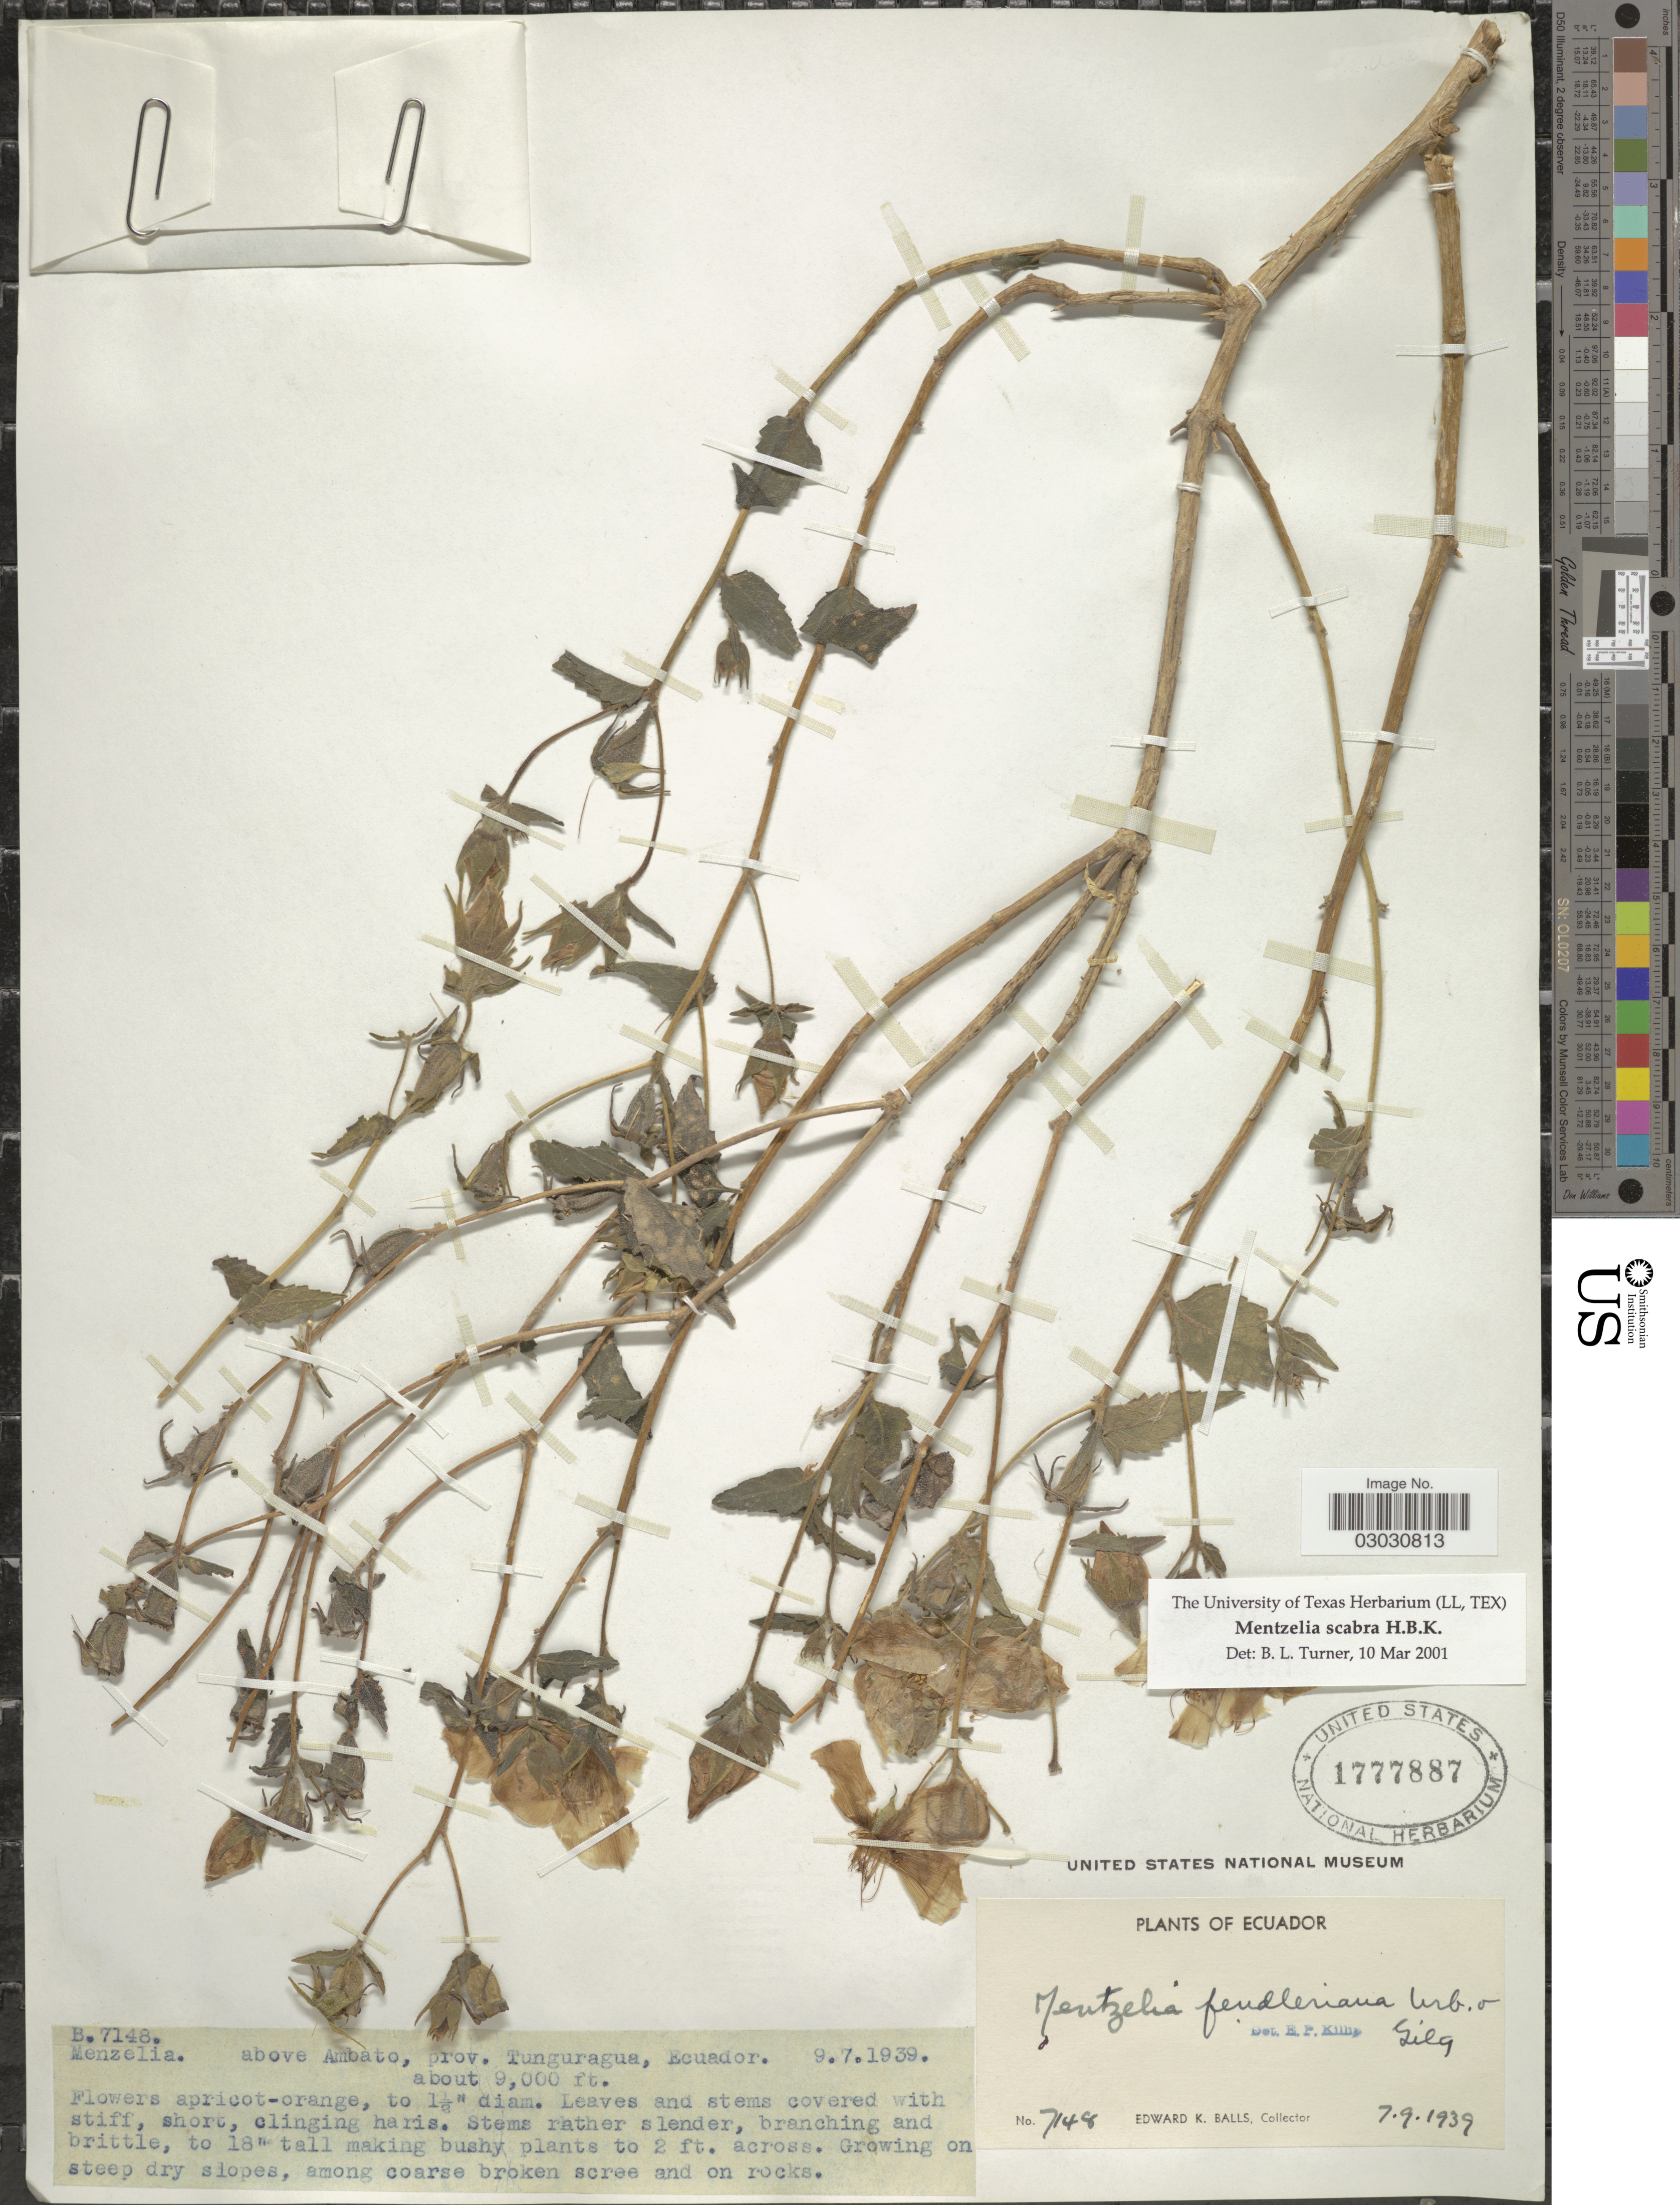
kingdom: Plantae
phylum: Tracheophyta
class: Magnoliopsida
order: Cornales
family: Loasaceae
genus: Mentzelia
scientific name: Mentzelia scabra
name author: Kunth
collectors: E. K. Balls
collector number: B7148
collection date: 1939-07-09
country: Ecuador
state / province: Tungurahua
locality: Above Ambato, prov. Tunguragua.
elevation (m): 2743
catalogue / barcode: US 1777887